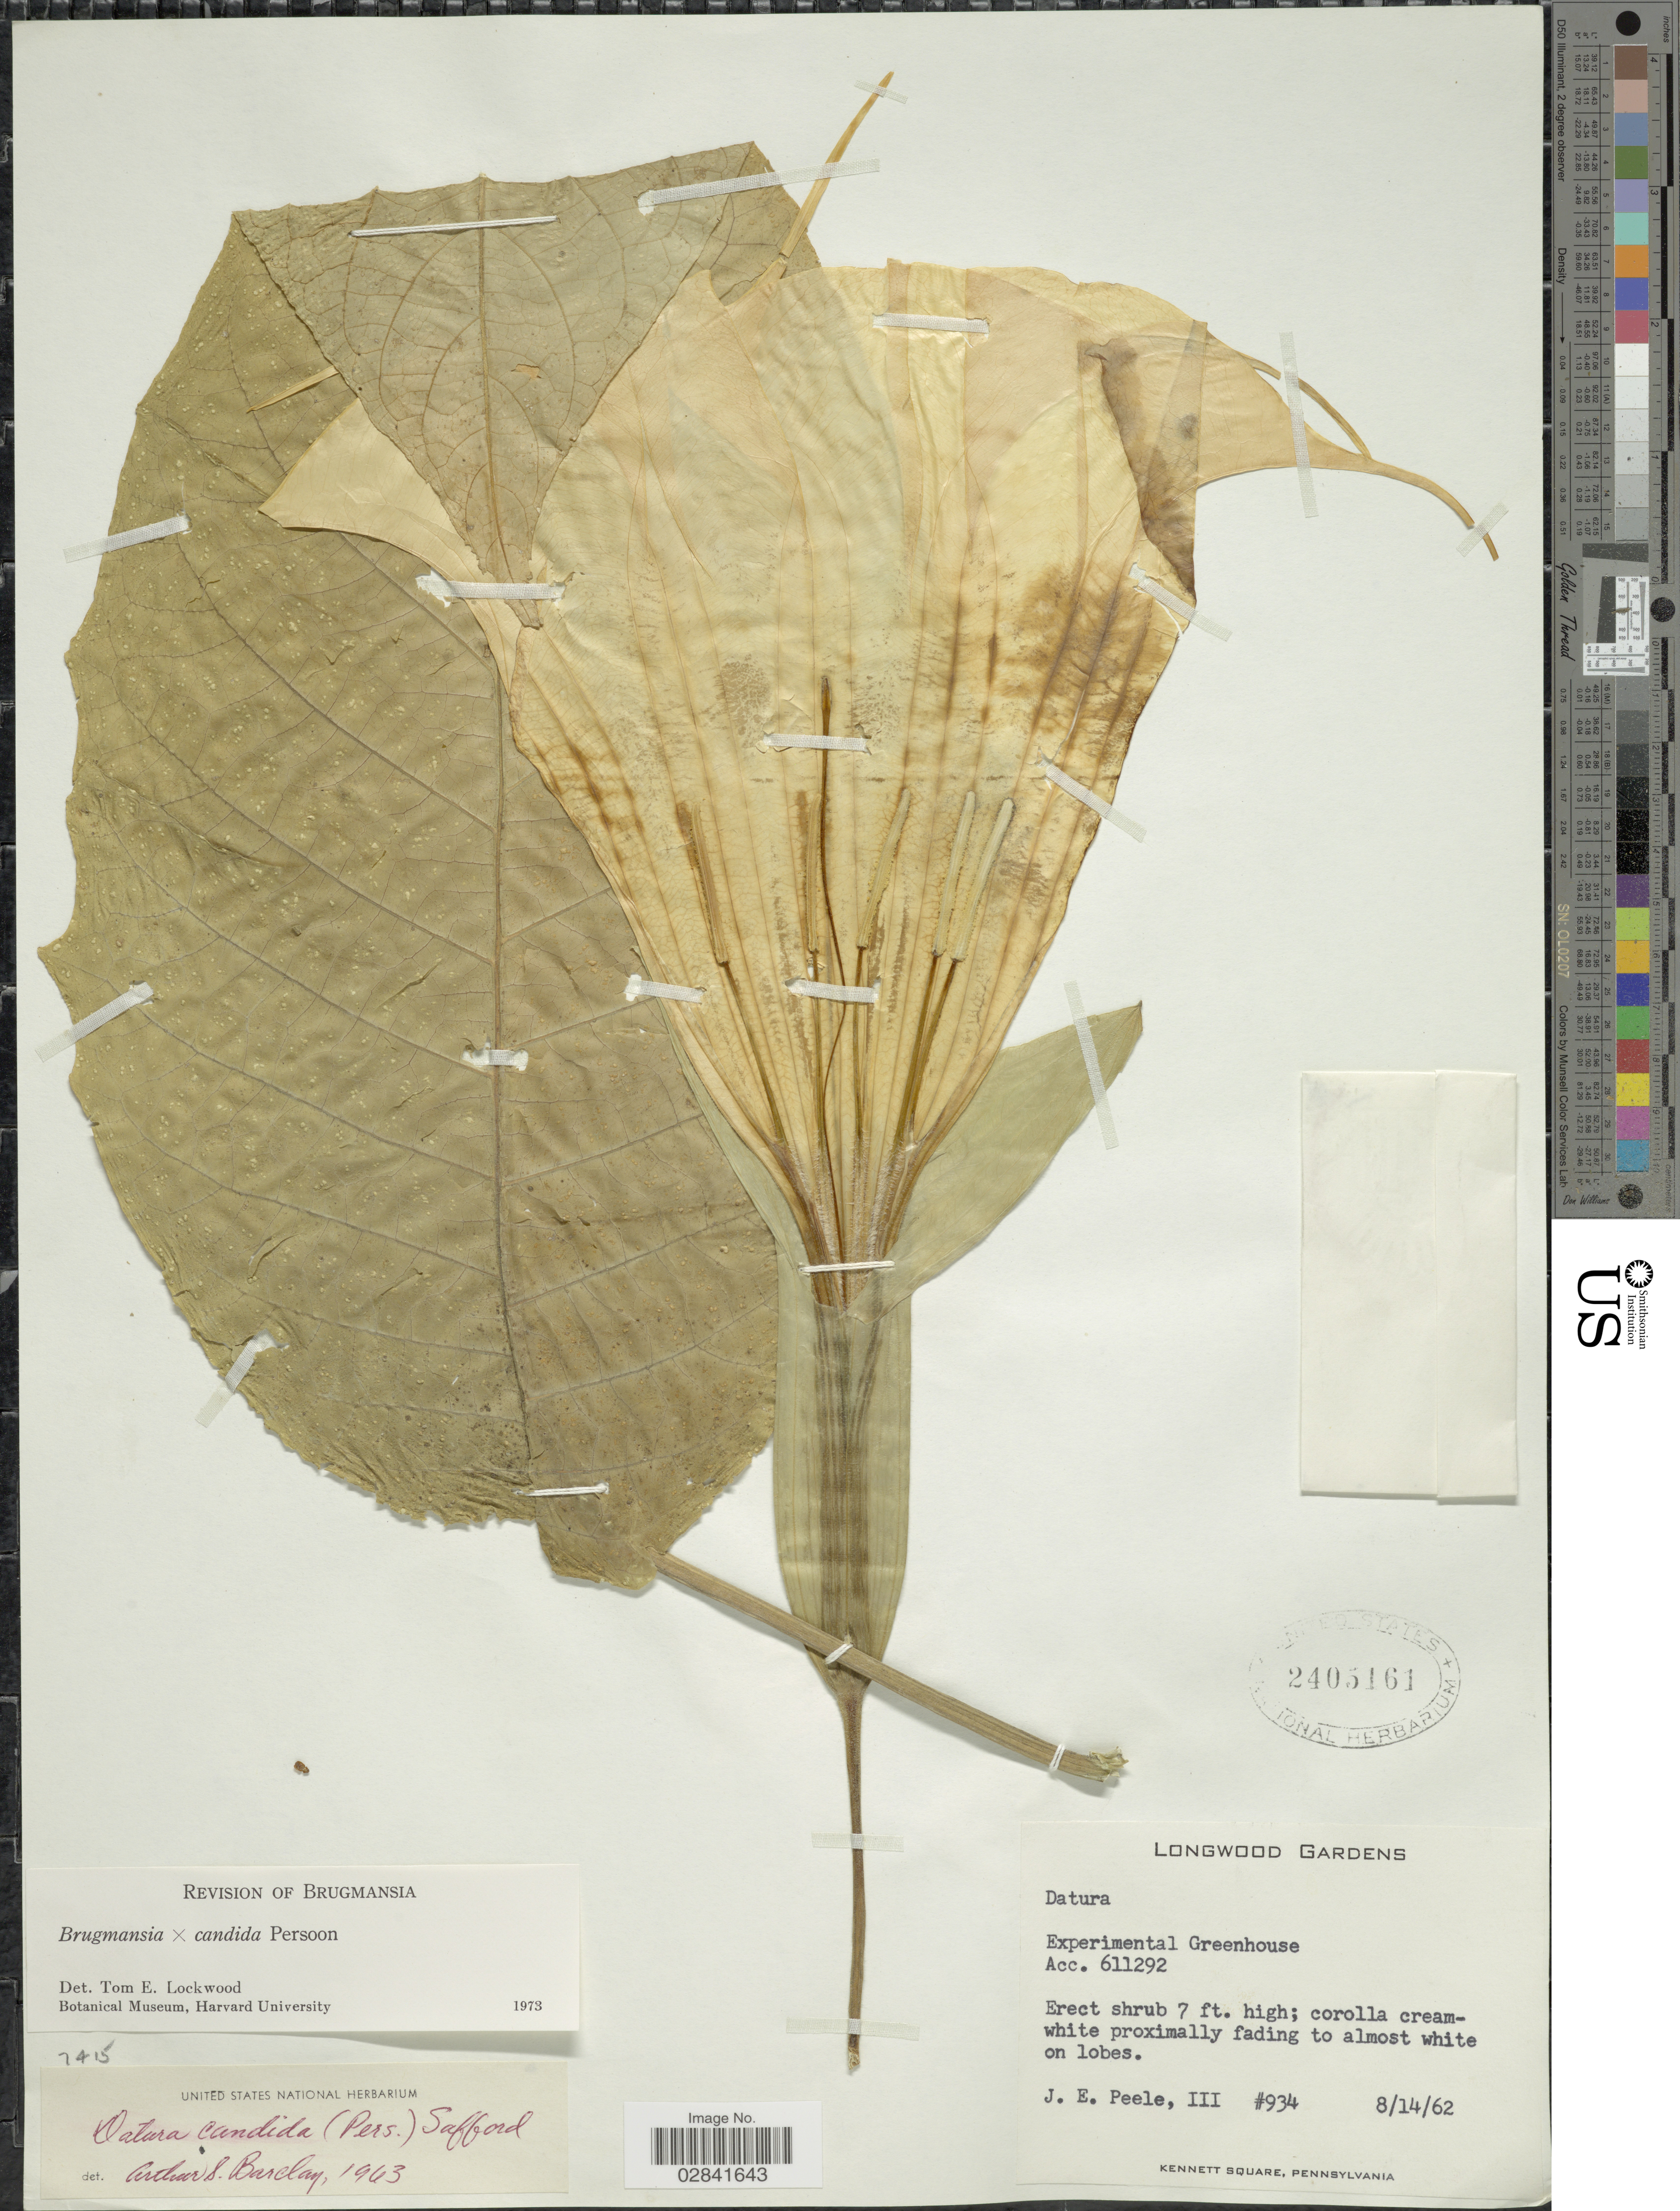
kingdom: Plantae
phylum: Tracheophyta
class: Magnoliopsida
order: Solanales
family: Solanaceae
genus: Brugmansia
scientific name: Brugmansia x candida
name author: Pers.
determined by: Lockwood, T. E.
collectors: J. Peele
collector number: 934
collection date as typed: Transcribed d/m/y: 14/8/62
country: United States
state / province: Pennsylvania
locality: Longwood Gardens. Experimental Greenhouse.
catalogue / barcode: US 2405161